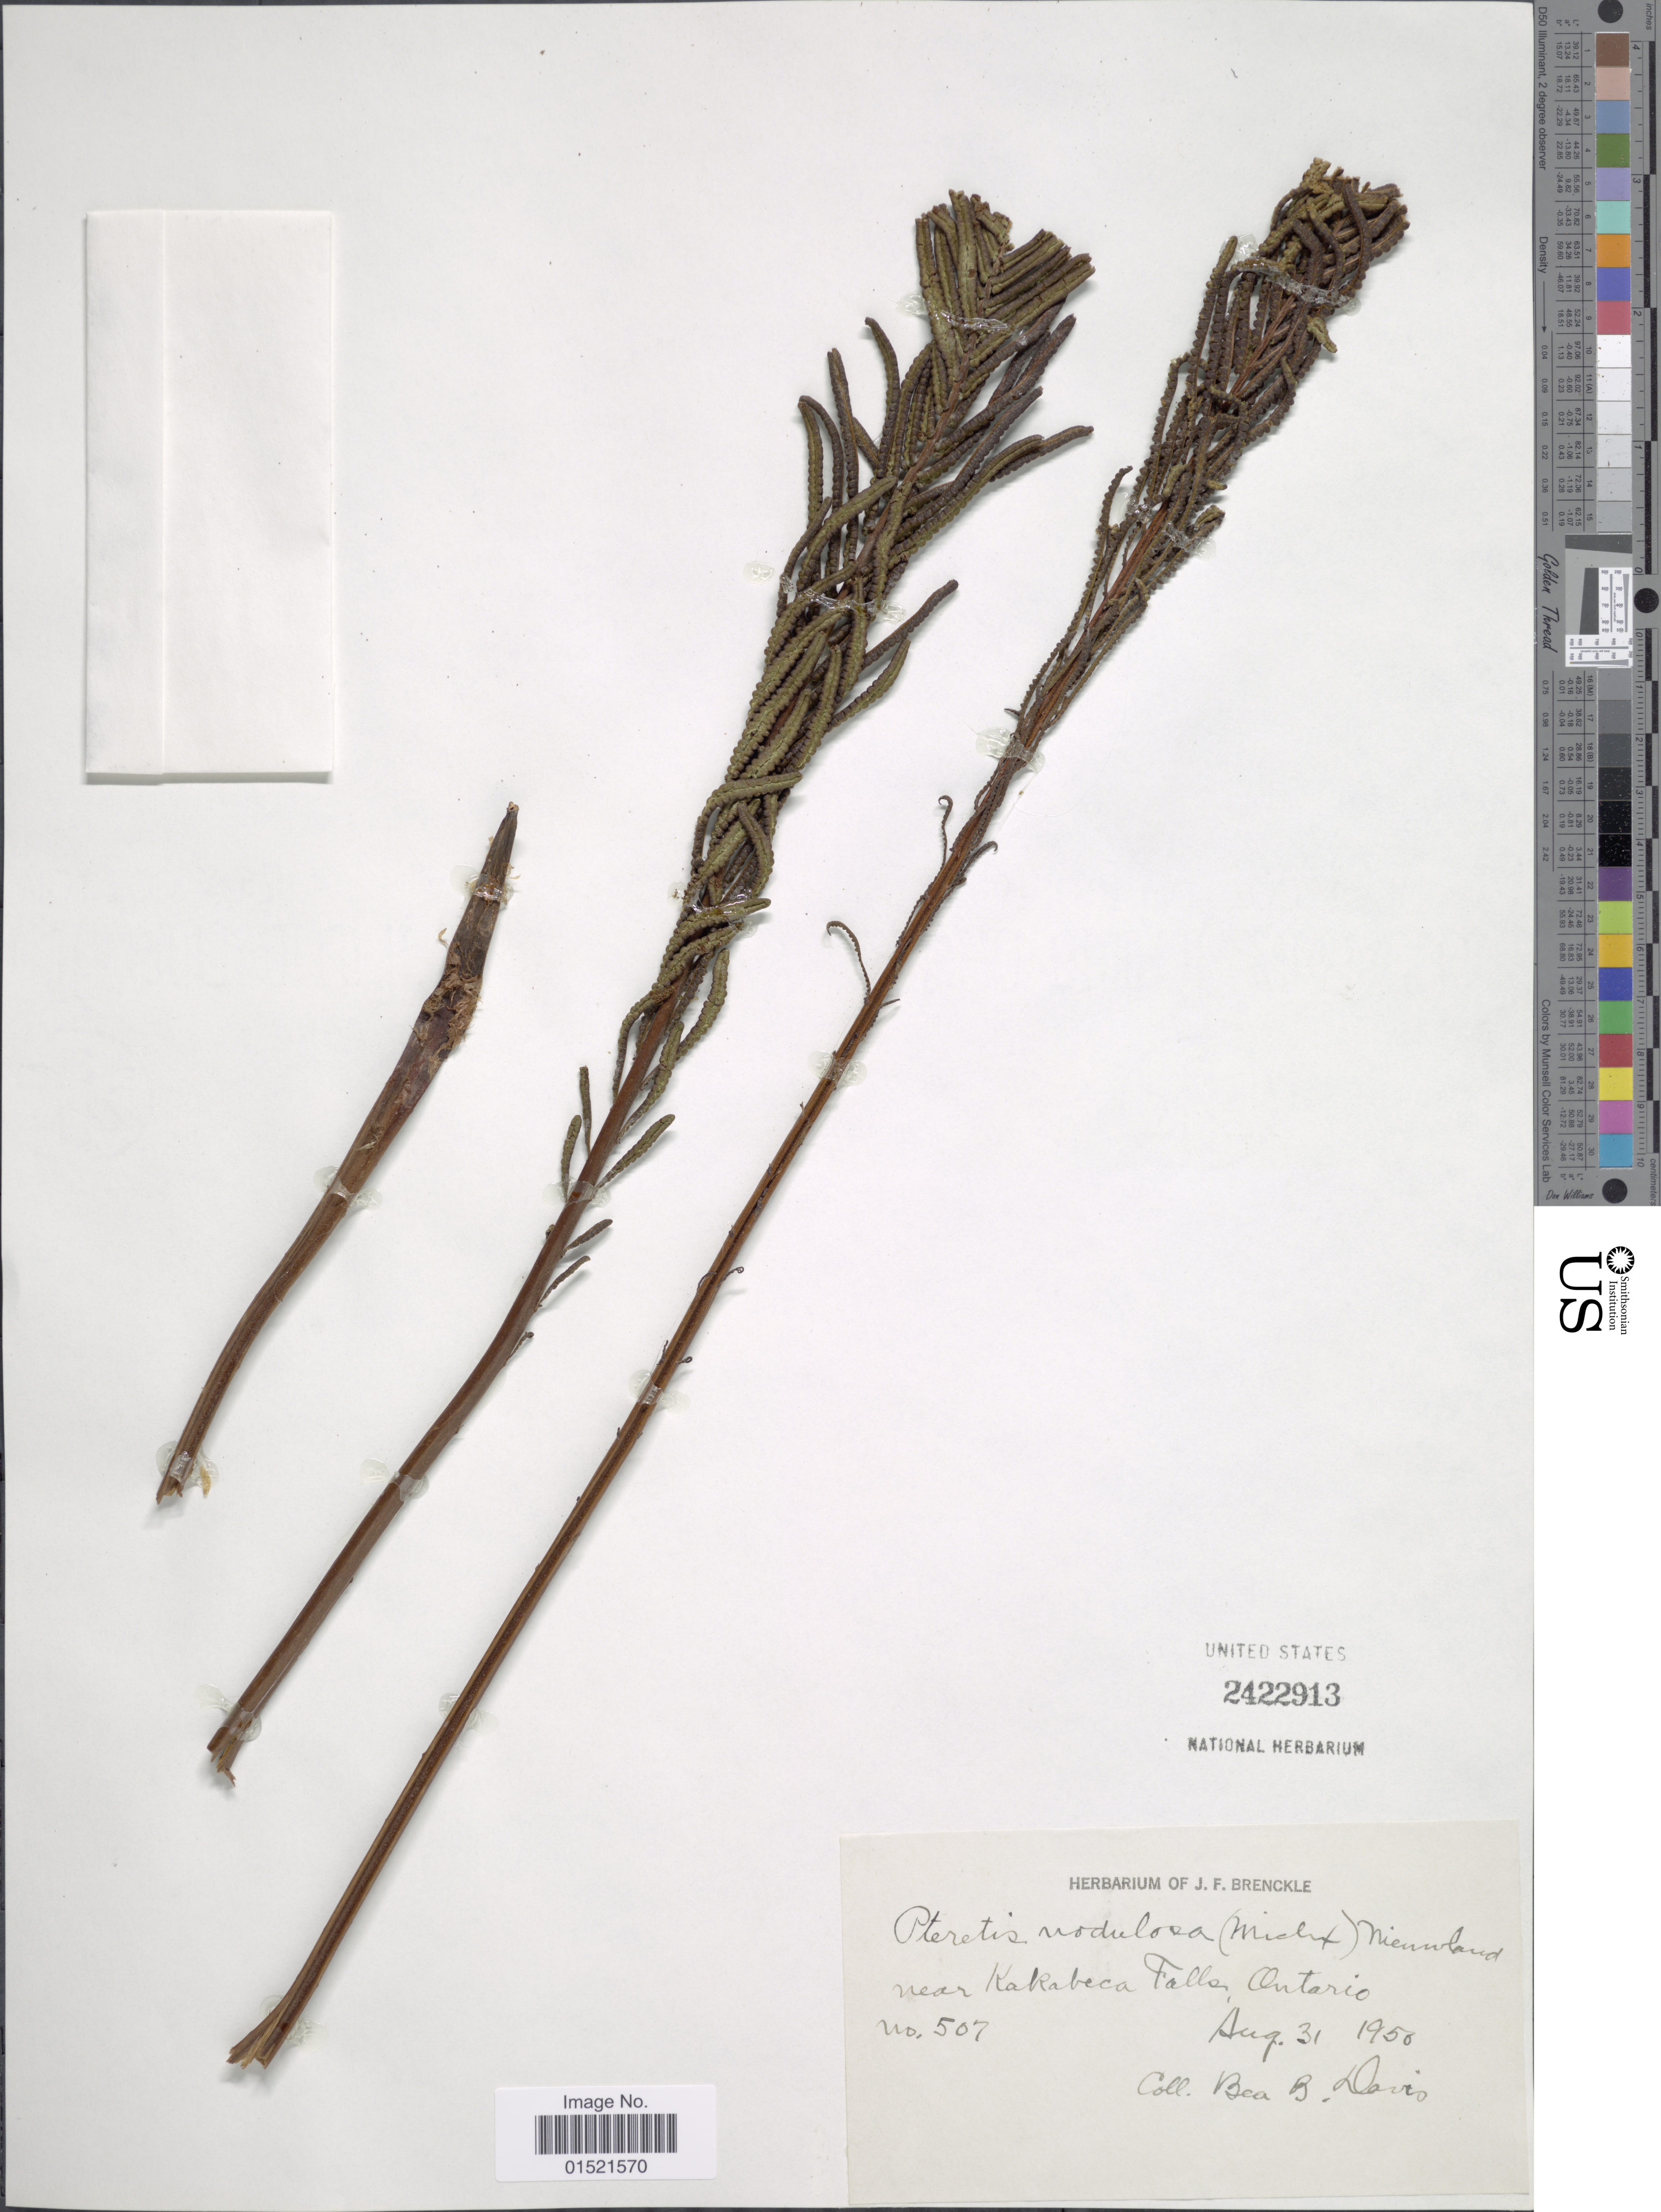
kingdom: Plantae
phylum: Tracheophyta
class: Polypodiopsida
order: Polypodiales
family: Onocleaceae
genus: Matteuccia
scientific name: Matteuccia struthiopteris var. pensylvanica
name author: (Willd.) C.V. Morton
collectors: B. Davis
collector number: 507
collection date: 1950-08-31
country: Canada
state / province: Ontario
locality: Near Kakabeca Falls, Ontario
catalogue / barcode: US 2422913